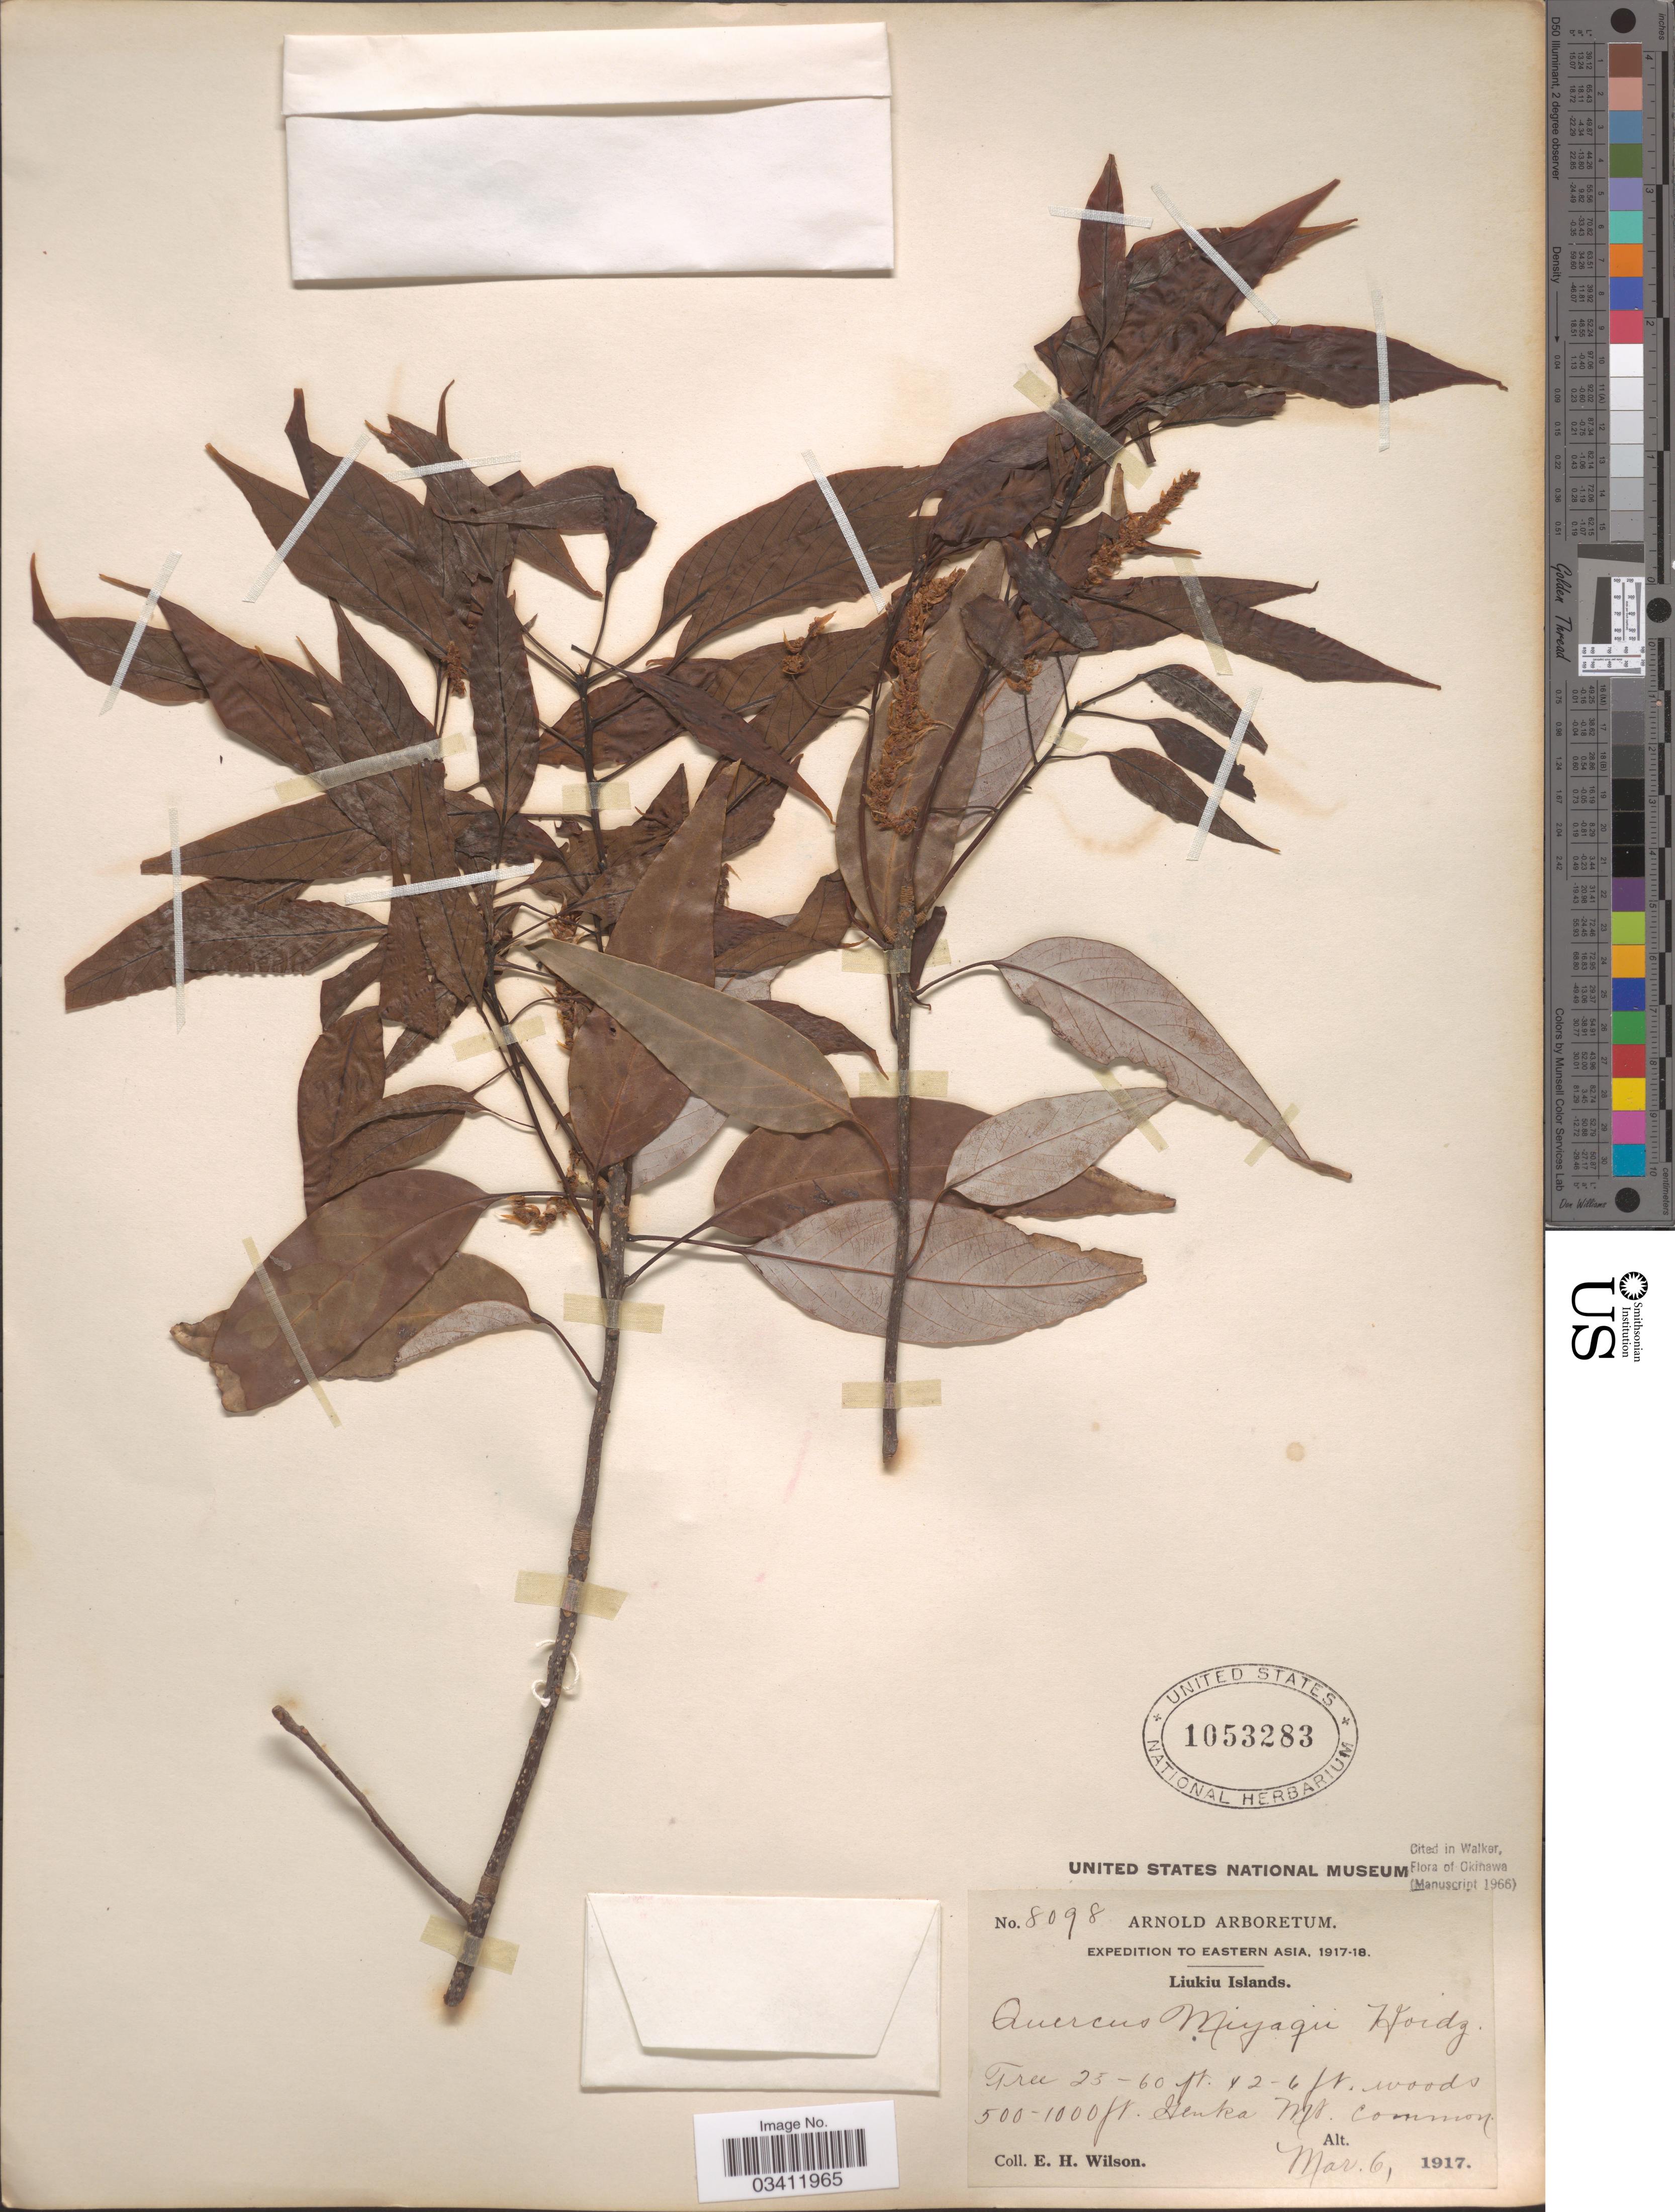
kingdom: Plantae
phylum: Tracheophyta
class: Magnoliopsida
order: Fagales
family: Fagaceae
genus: Quercus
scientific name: Quercus miyagii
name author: Koidz.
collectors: E. Wilson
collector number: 8098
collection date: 1917-03-06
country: Japan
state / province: Okinawa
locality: Eastern Asia. Liukiu Islands. Genka Mt.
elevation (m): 152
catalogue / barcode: US 1053283